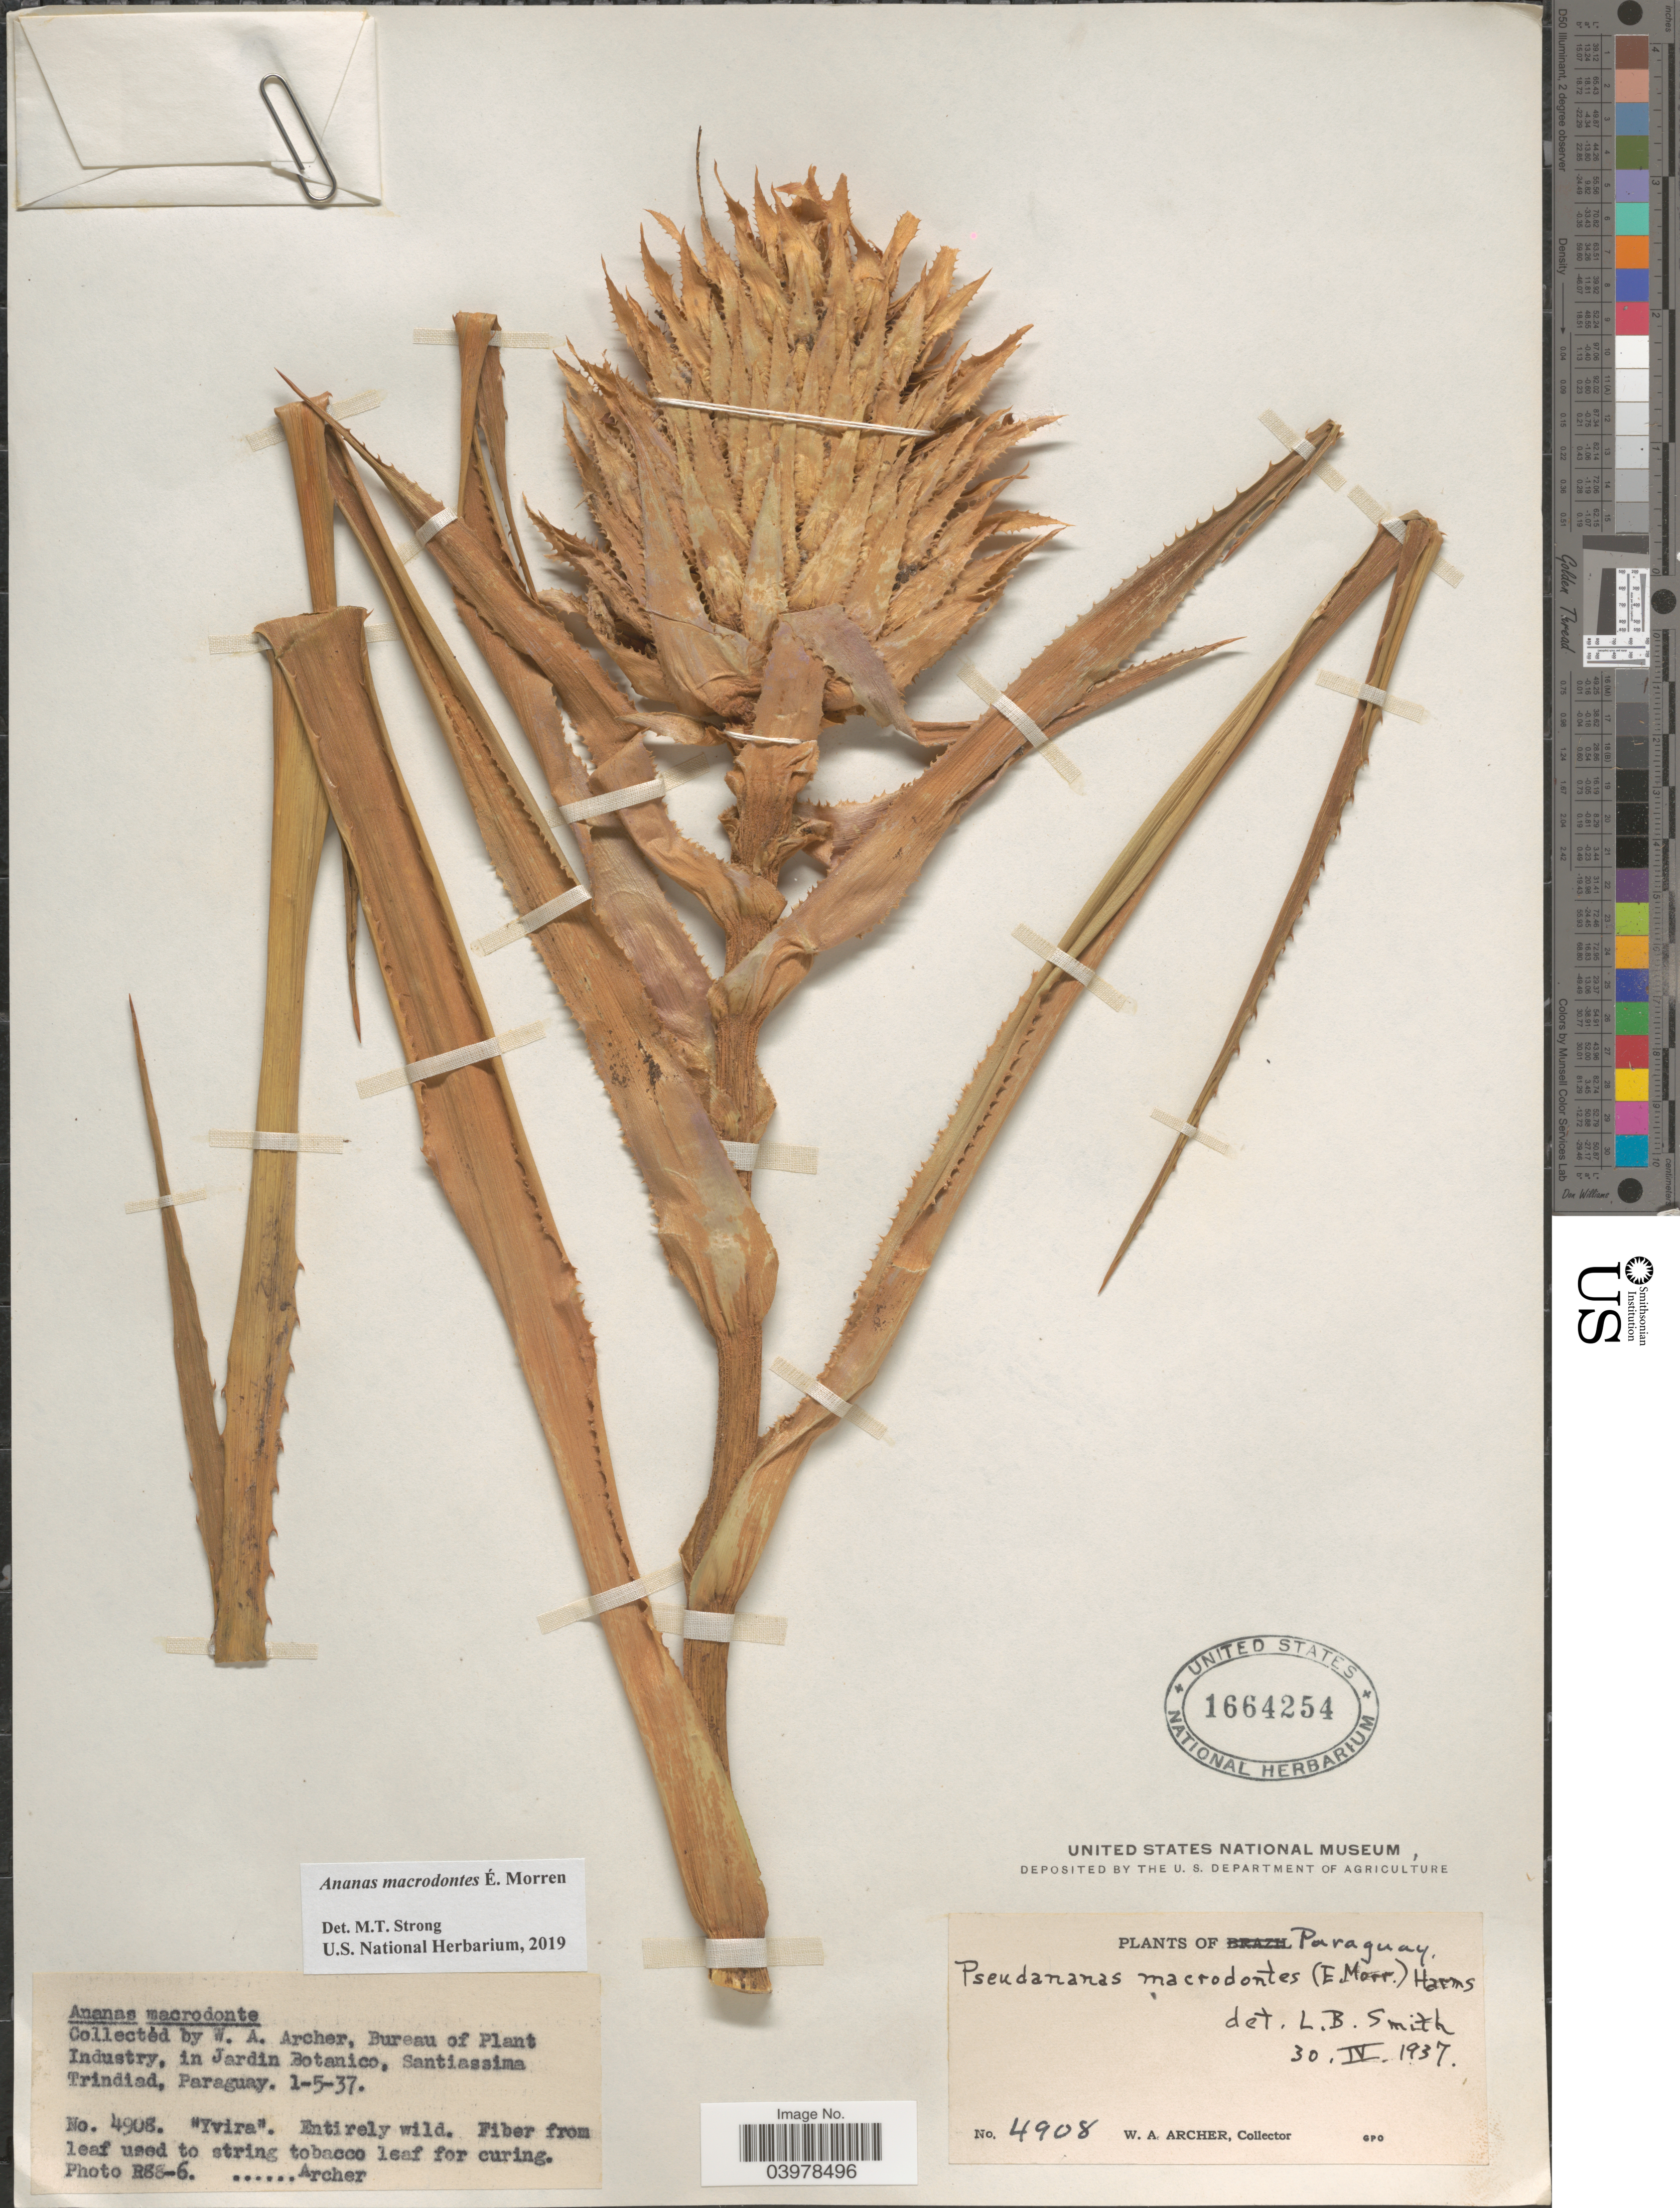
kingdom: Plantae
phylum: Tracheophyta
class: Liliopsida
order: Poales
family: Bromeliaceae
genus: Ananas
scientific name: Ananas macrodontes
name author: É. Morren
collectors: W. Archer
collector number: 4908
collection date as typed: Transcribed d/m/y: 1/5/37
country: Paraguay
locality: Bureau of Plant Industry, in Jardin Botanico, Santiassima Trinidad.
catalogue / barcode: US 1664254